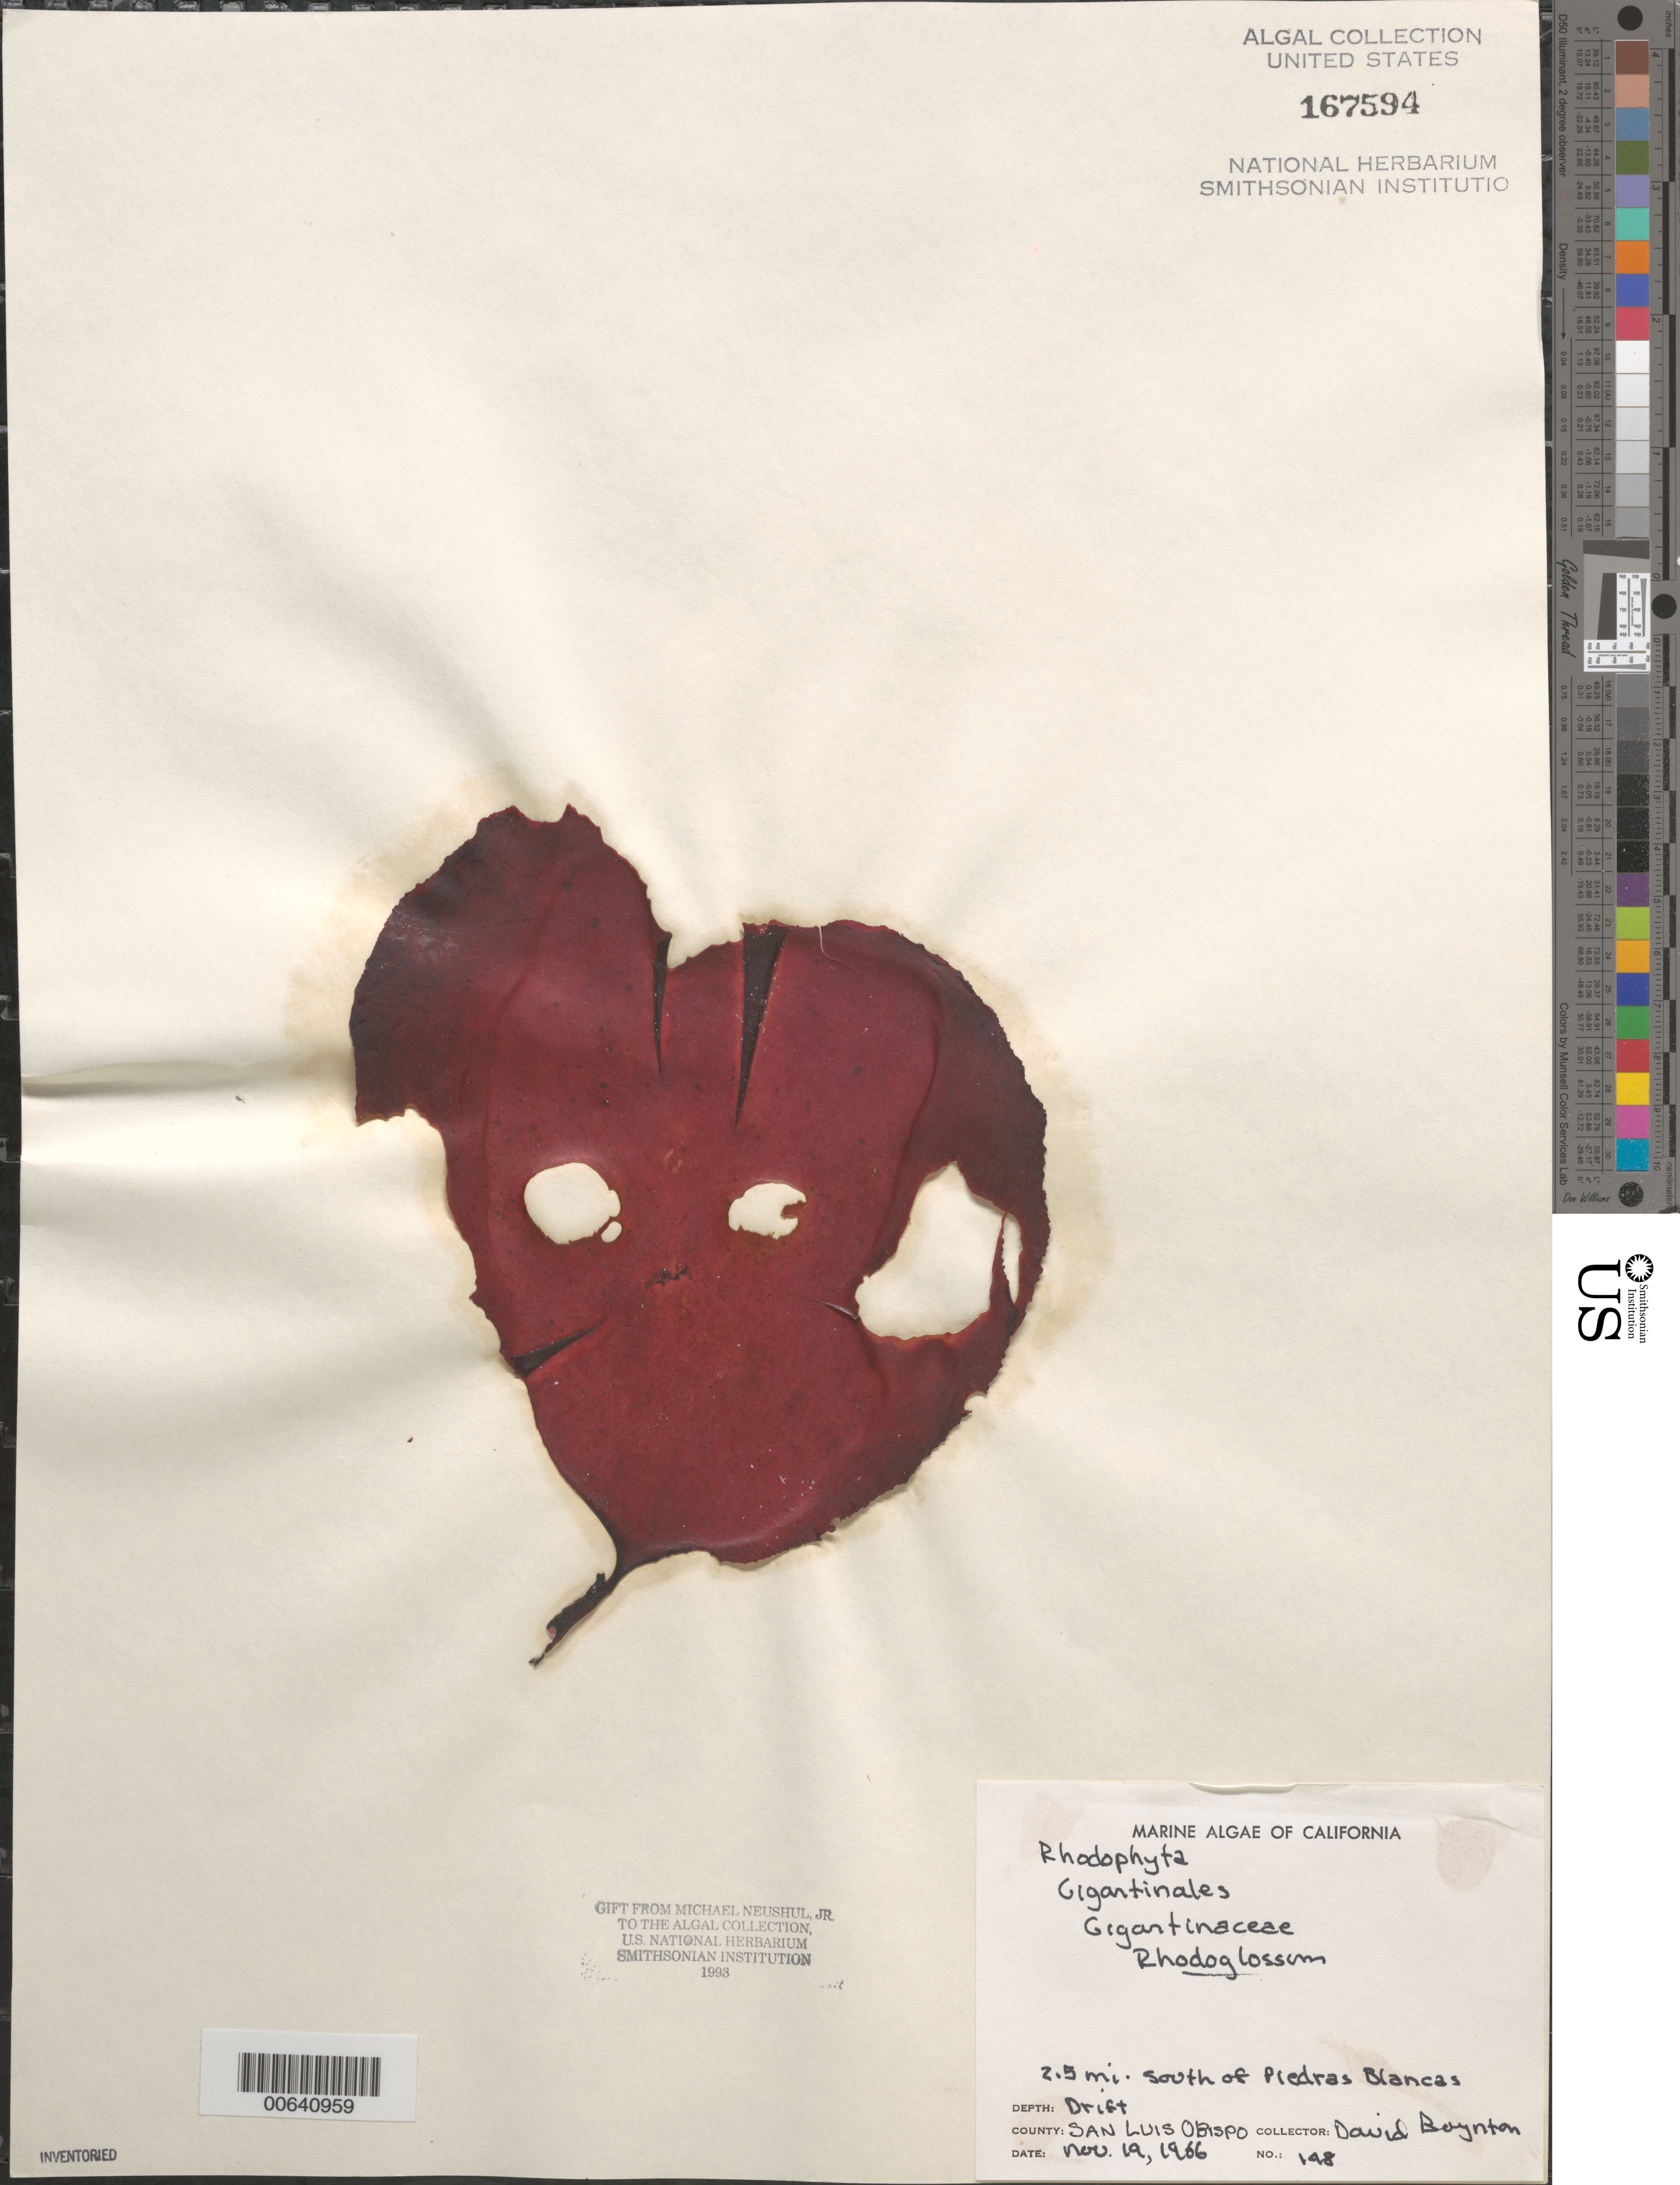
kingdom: Plantae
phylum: Rhodophyta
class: Florideophyceae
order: Gigartinales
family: Gigartinaceae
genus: Rhodoglossum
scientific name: Rhodoglossum sp.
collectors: D. Boynton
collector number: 148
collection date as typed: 19 Nov 1966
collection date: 1966-11-19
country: United States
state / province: California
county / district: San Luis Obispo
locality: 2.5 miles south of Piedras Blancas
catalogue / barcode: US 167594